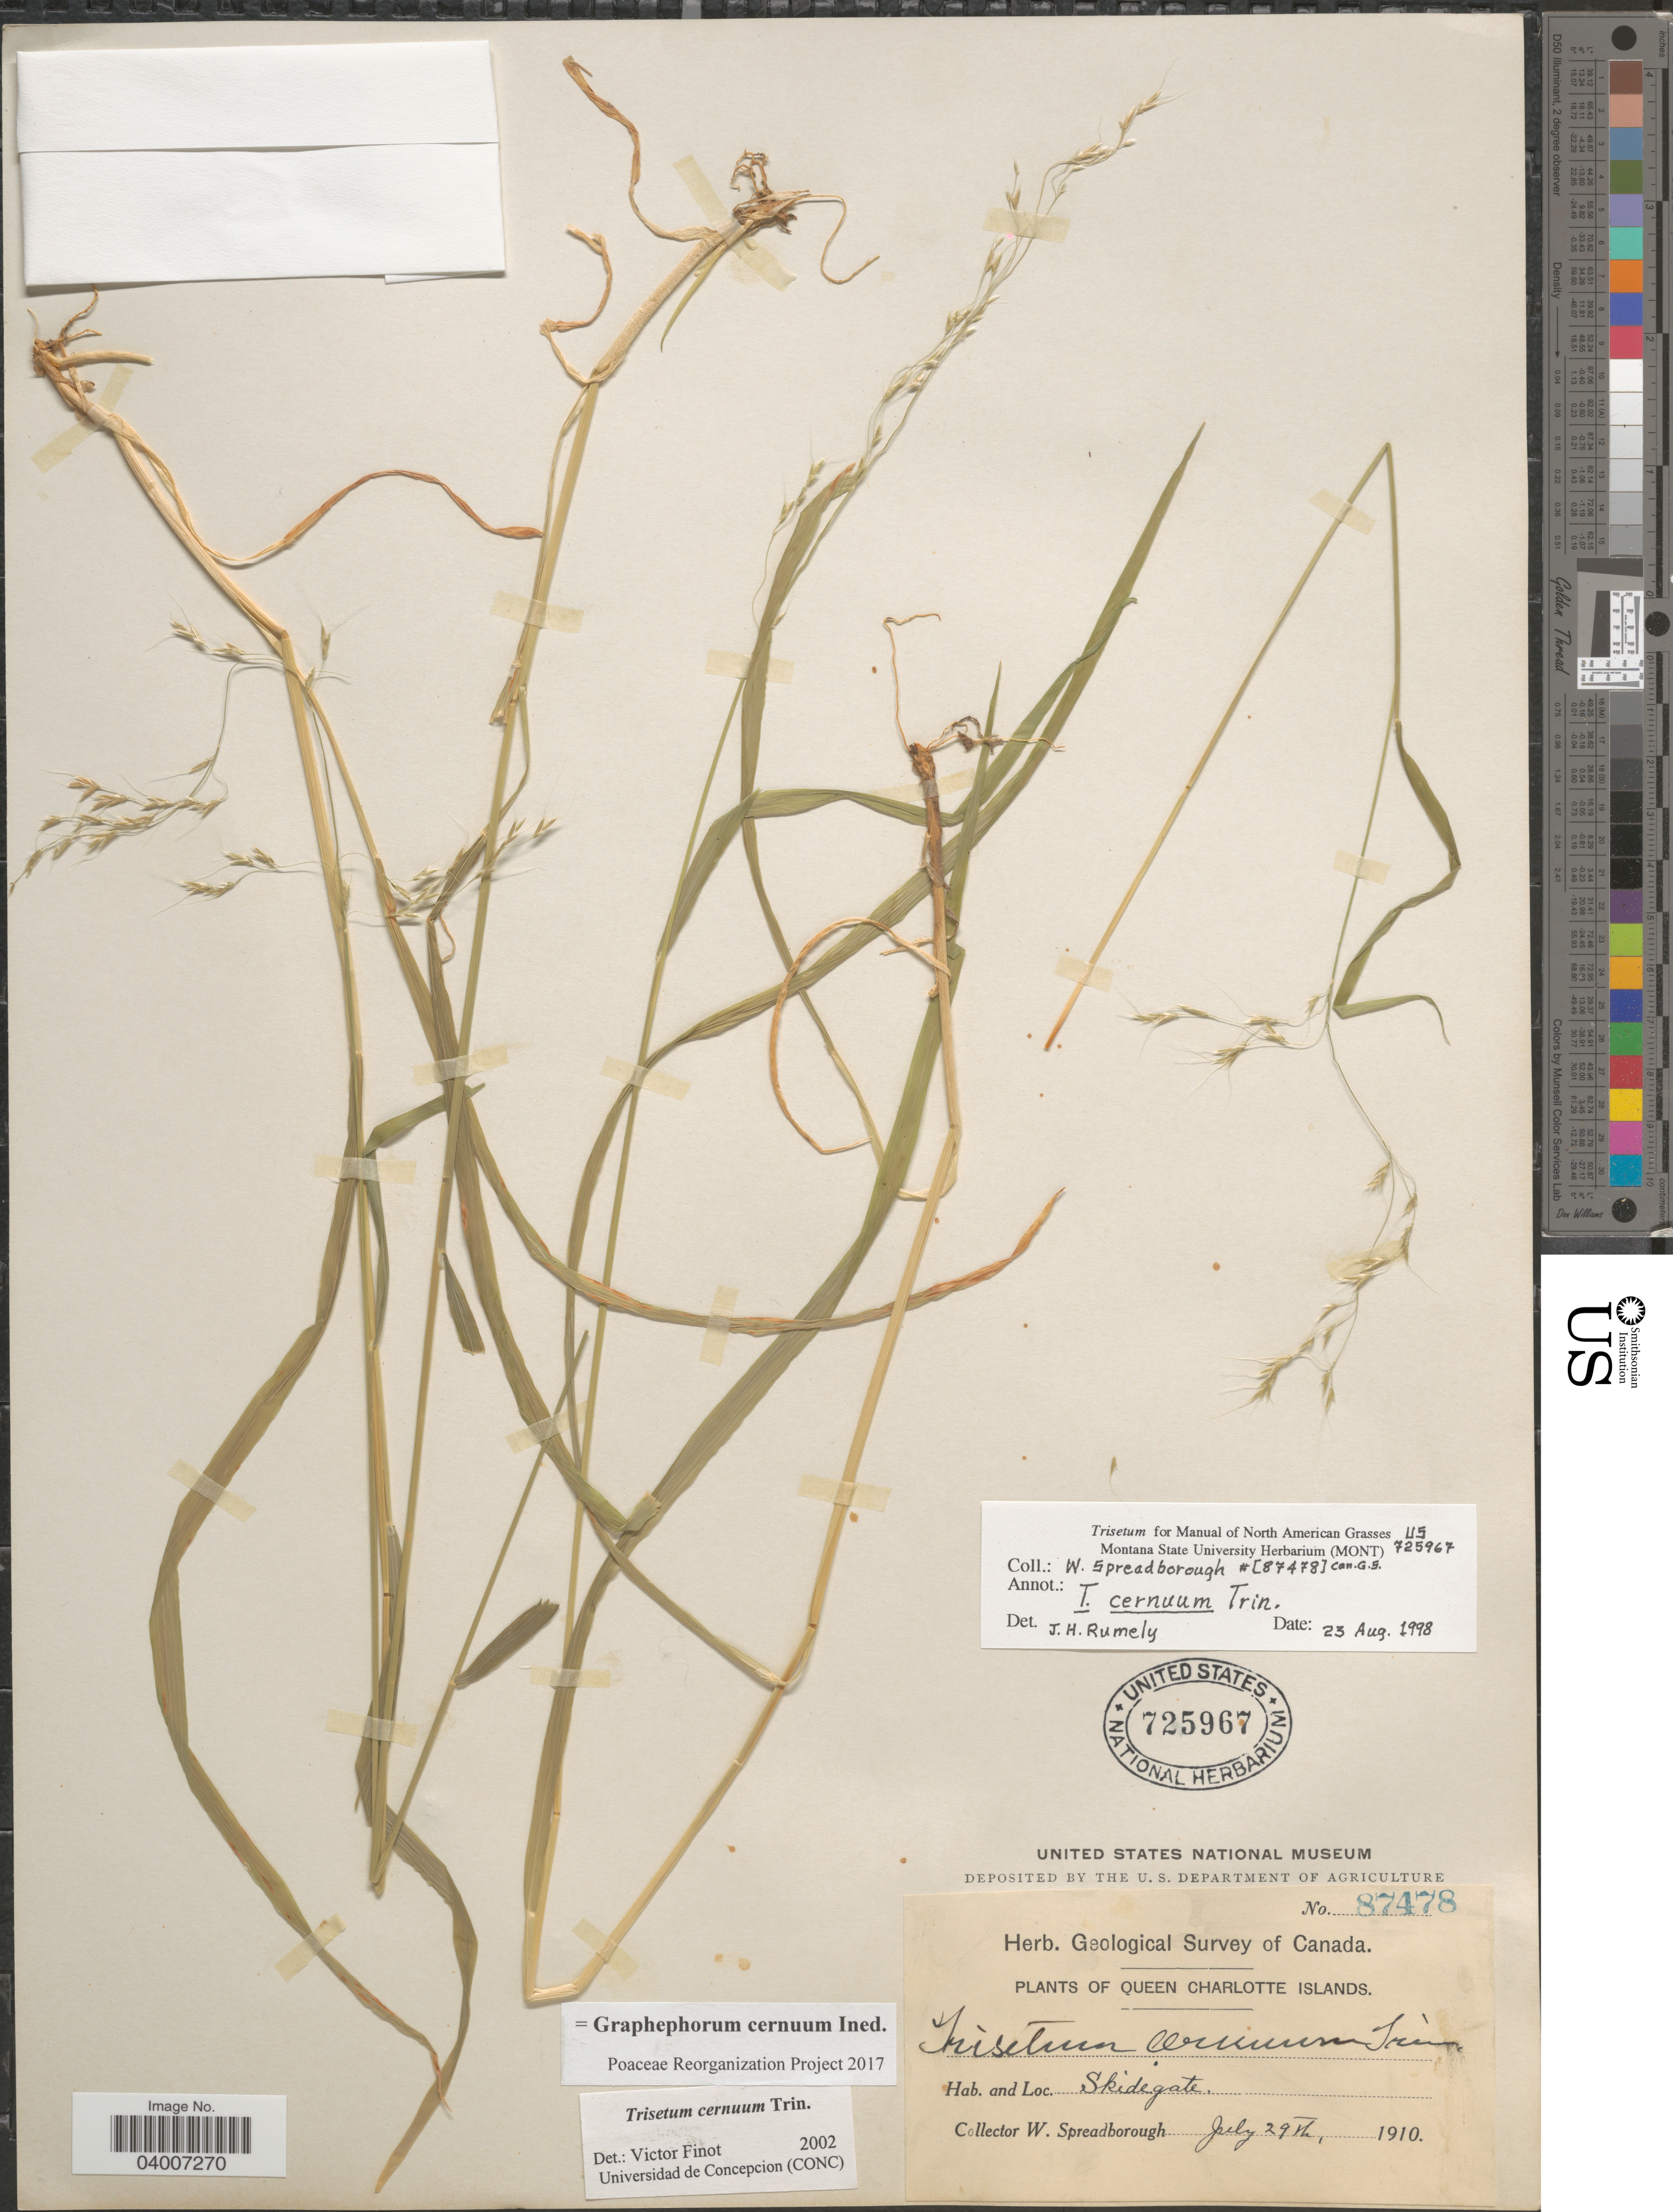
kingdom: Plantae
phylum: Tracheophyta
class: Liliopsida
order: Poales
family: Poaceae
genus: Graphephorum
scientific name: Graphephorum cernuum ined.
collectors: W. Spreadborough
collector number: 87478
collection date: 1910-07-29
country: Canada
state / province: British Columbia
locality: Queen Charlotte Islands. Skidegate.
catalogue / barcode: US 725967